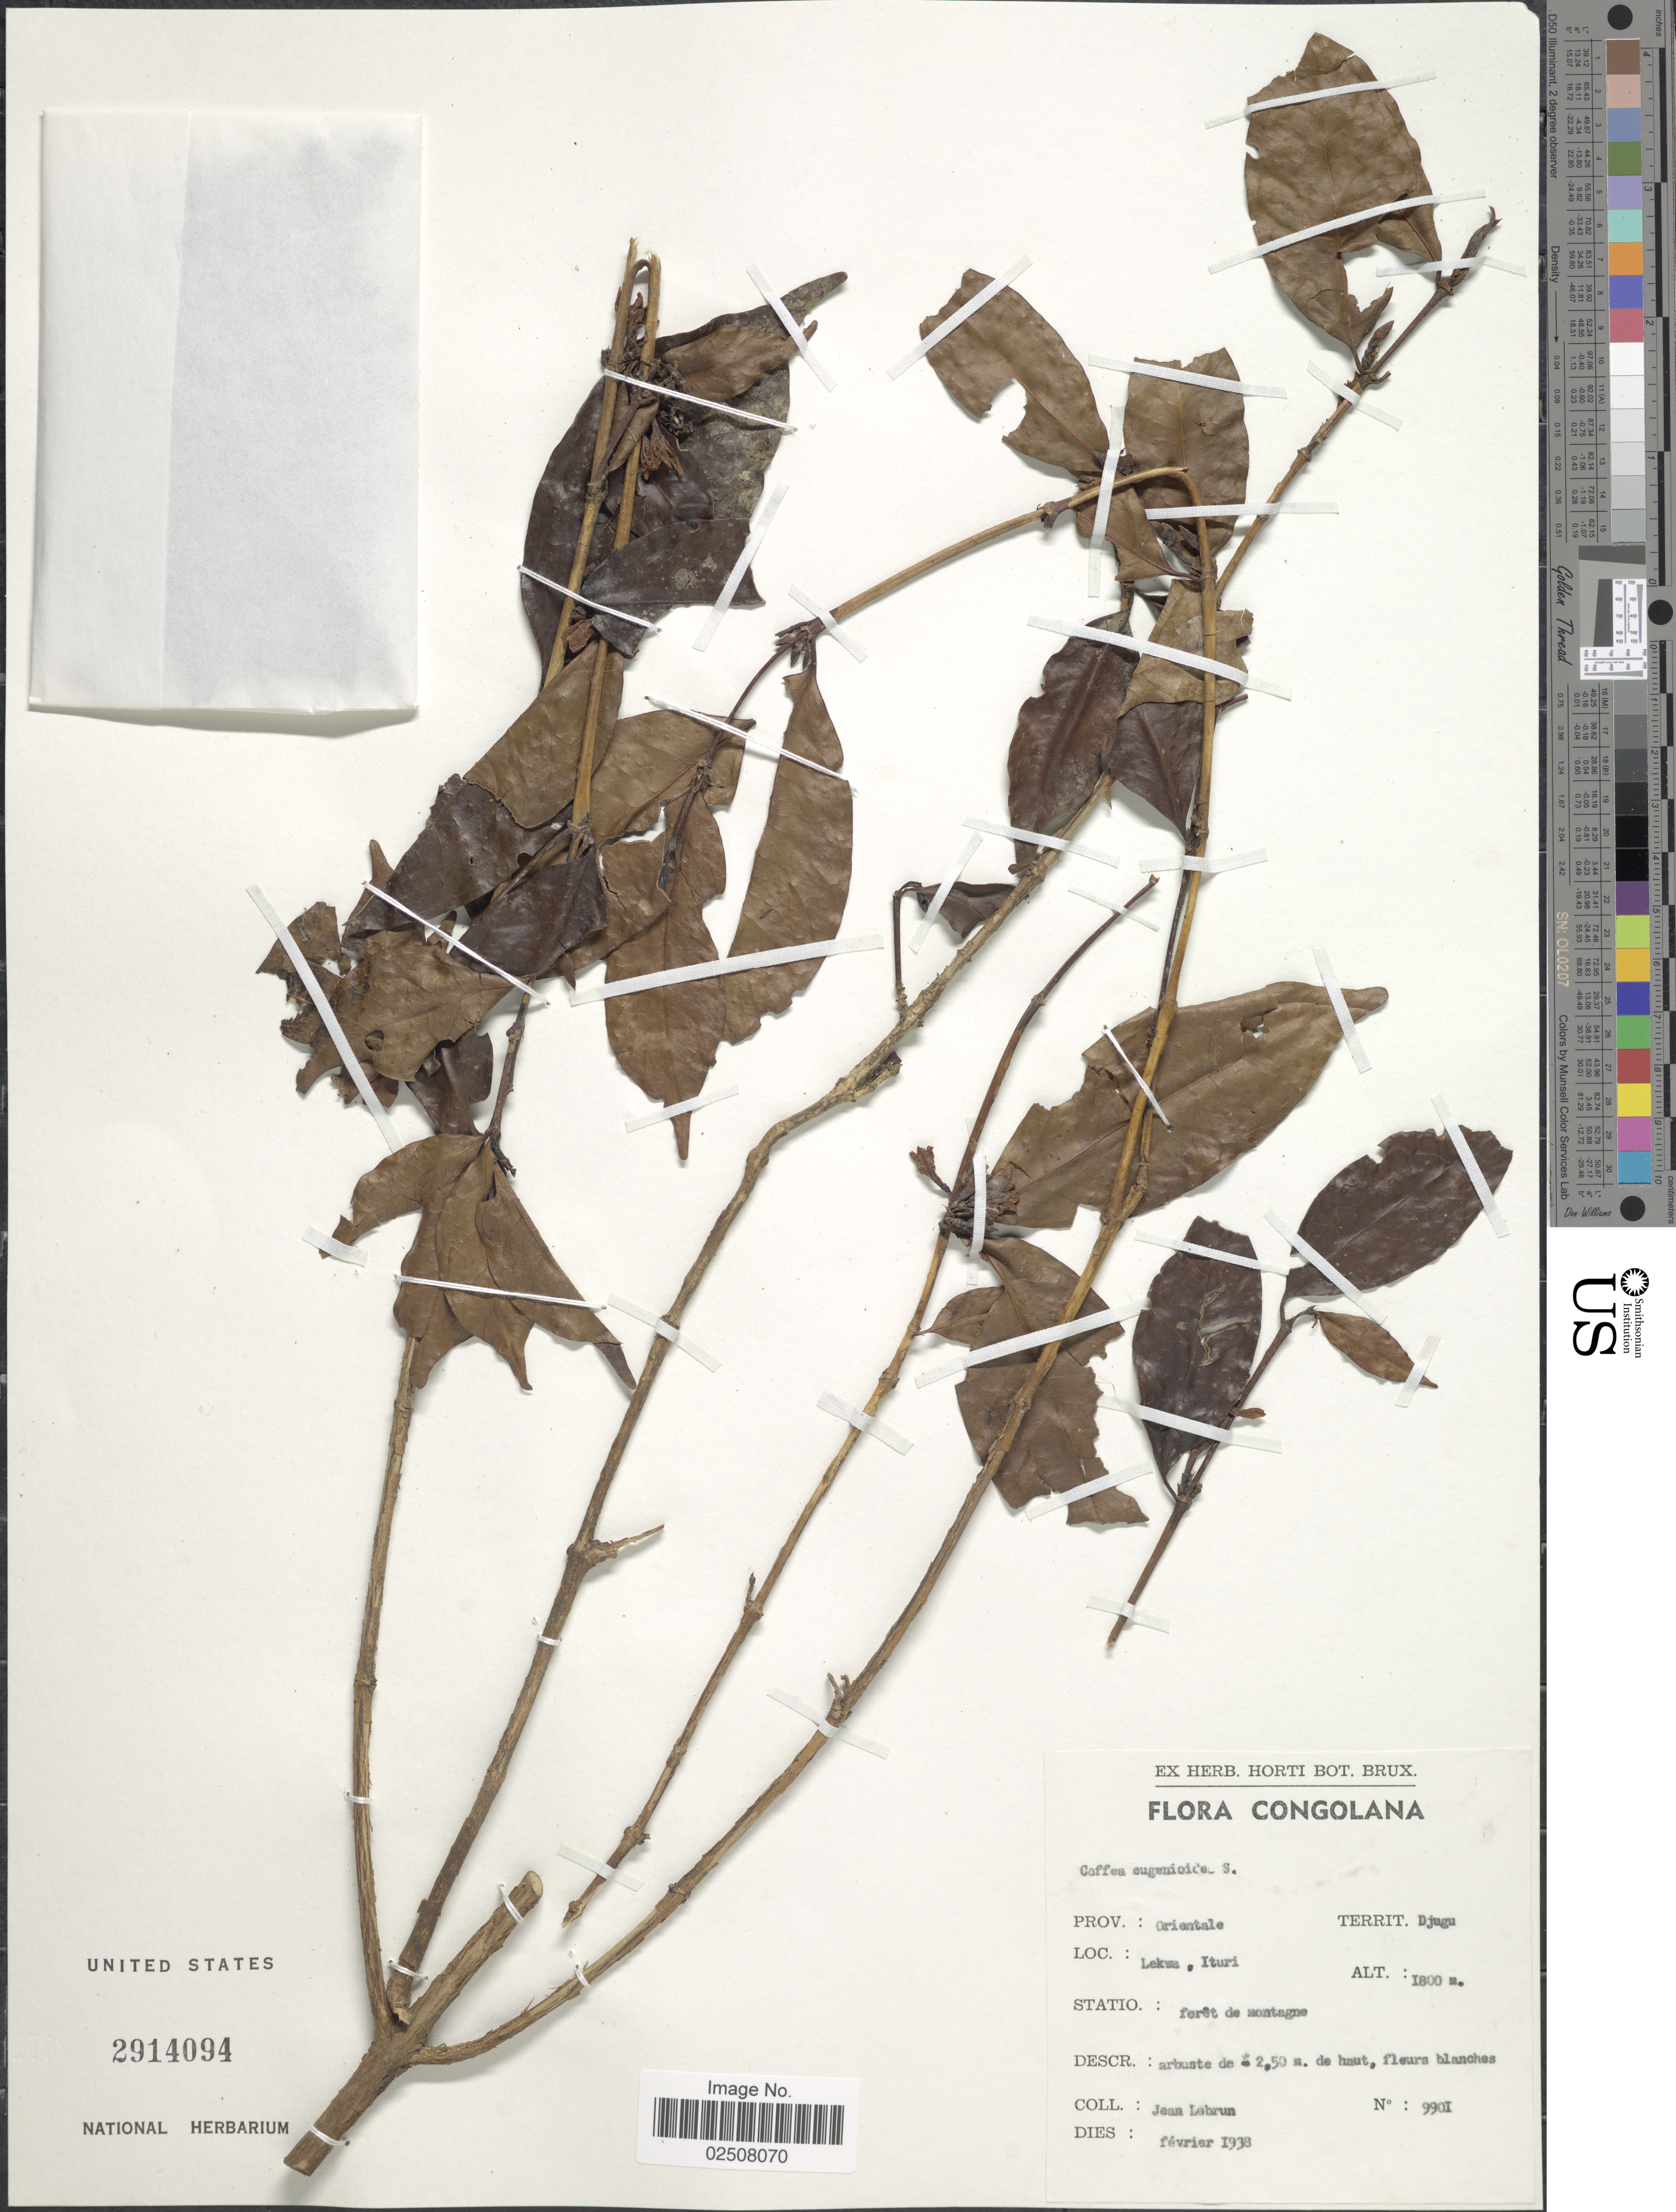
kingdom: Plantae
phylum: Tracheophyta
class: Magnoliopsida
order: Gentianales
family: Rubiaceae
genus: Coffea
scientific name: Coffea eugenioides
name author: S. Moore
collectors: J. A. Lebrun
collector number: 9901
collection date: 1938-02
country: Congo, Democratic Republic of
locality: Congolana, Prov.: Orientale, Territ. Djugu, Lekwa, Ituri, forêt de montagne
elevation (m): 1800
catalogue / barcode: US 2914094